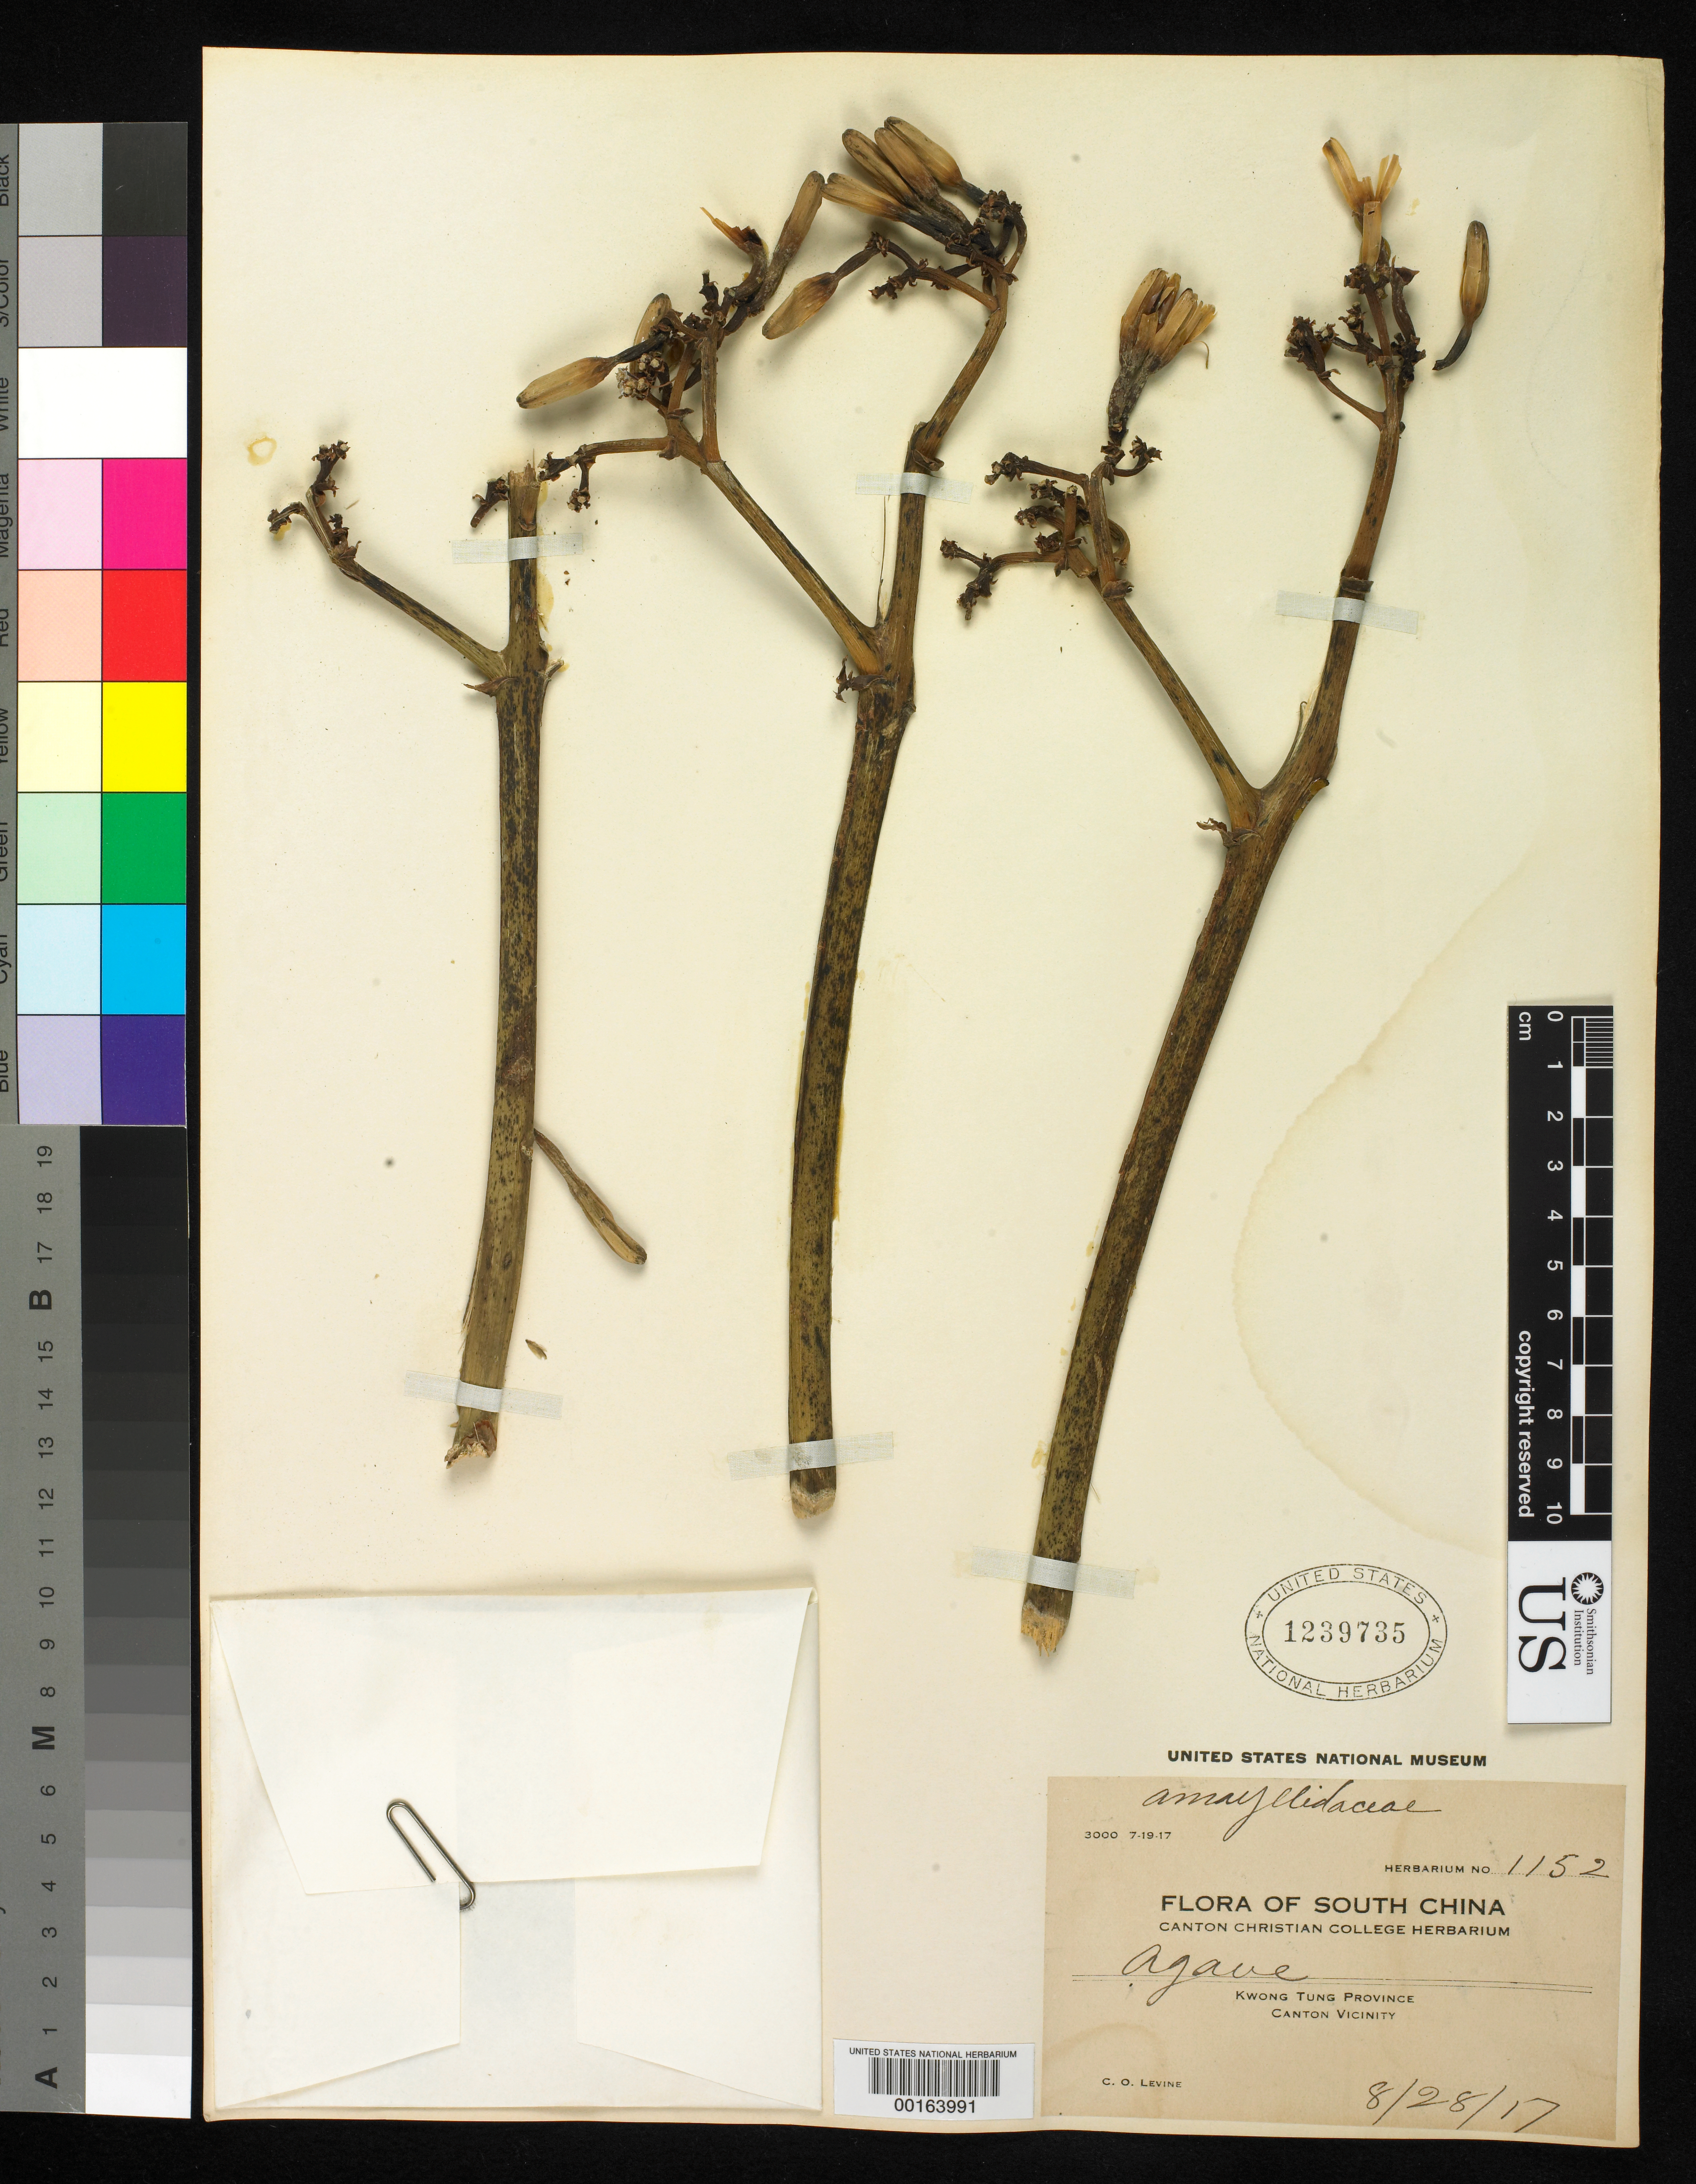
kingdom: Plantae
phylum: Tracheophyta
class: Liliopsida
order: Asparagales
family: Asparagaceae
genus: Agave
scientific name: Agave sp.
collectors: C. O. Levine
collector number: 1152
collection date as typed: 28 Aug 1917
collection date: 1917-08-28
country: China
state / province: Guangdong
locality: Canton vicinity. [country originally recorded as hong kong.]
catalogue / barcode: US 1239735